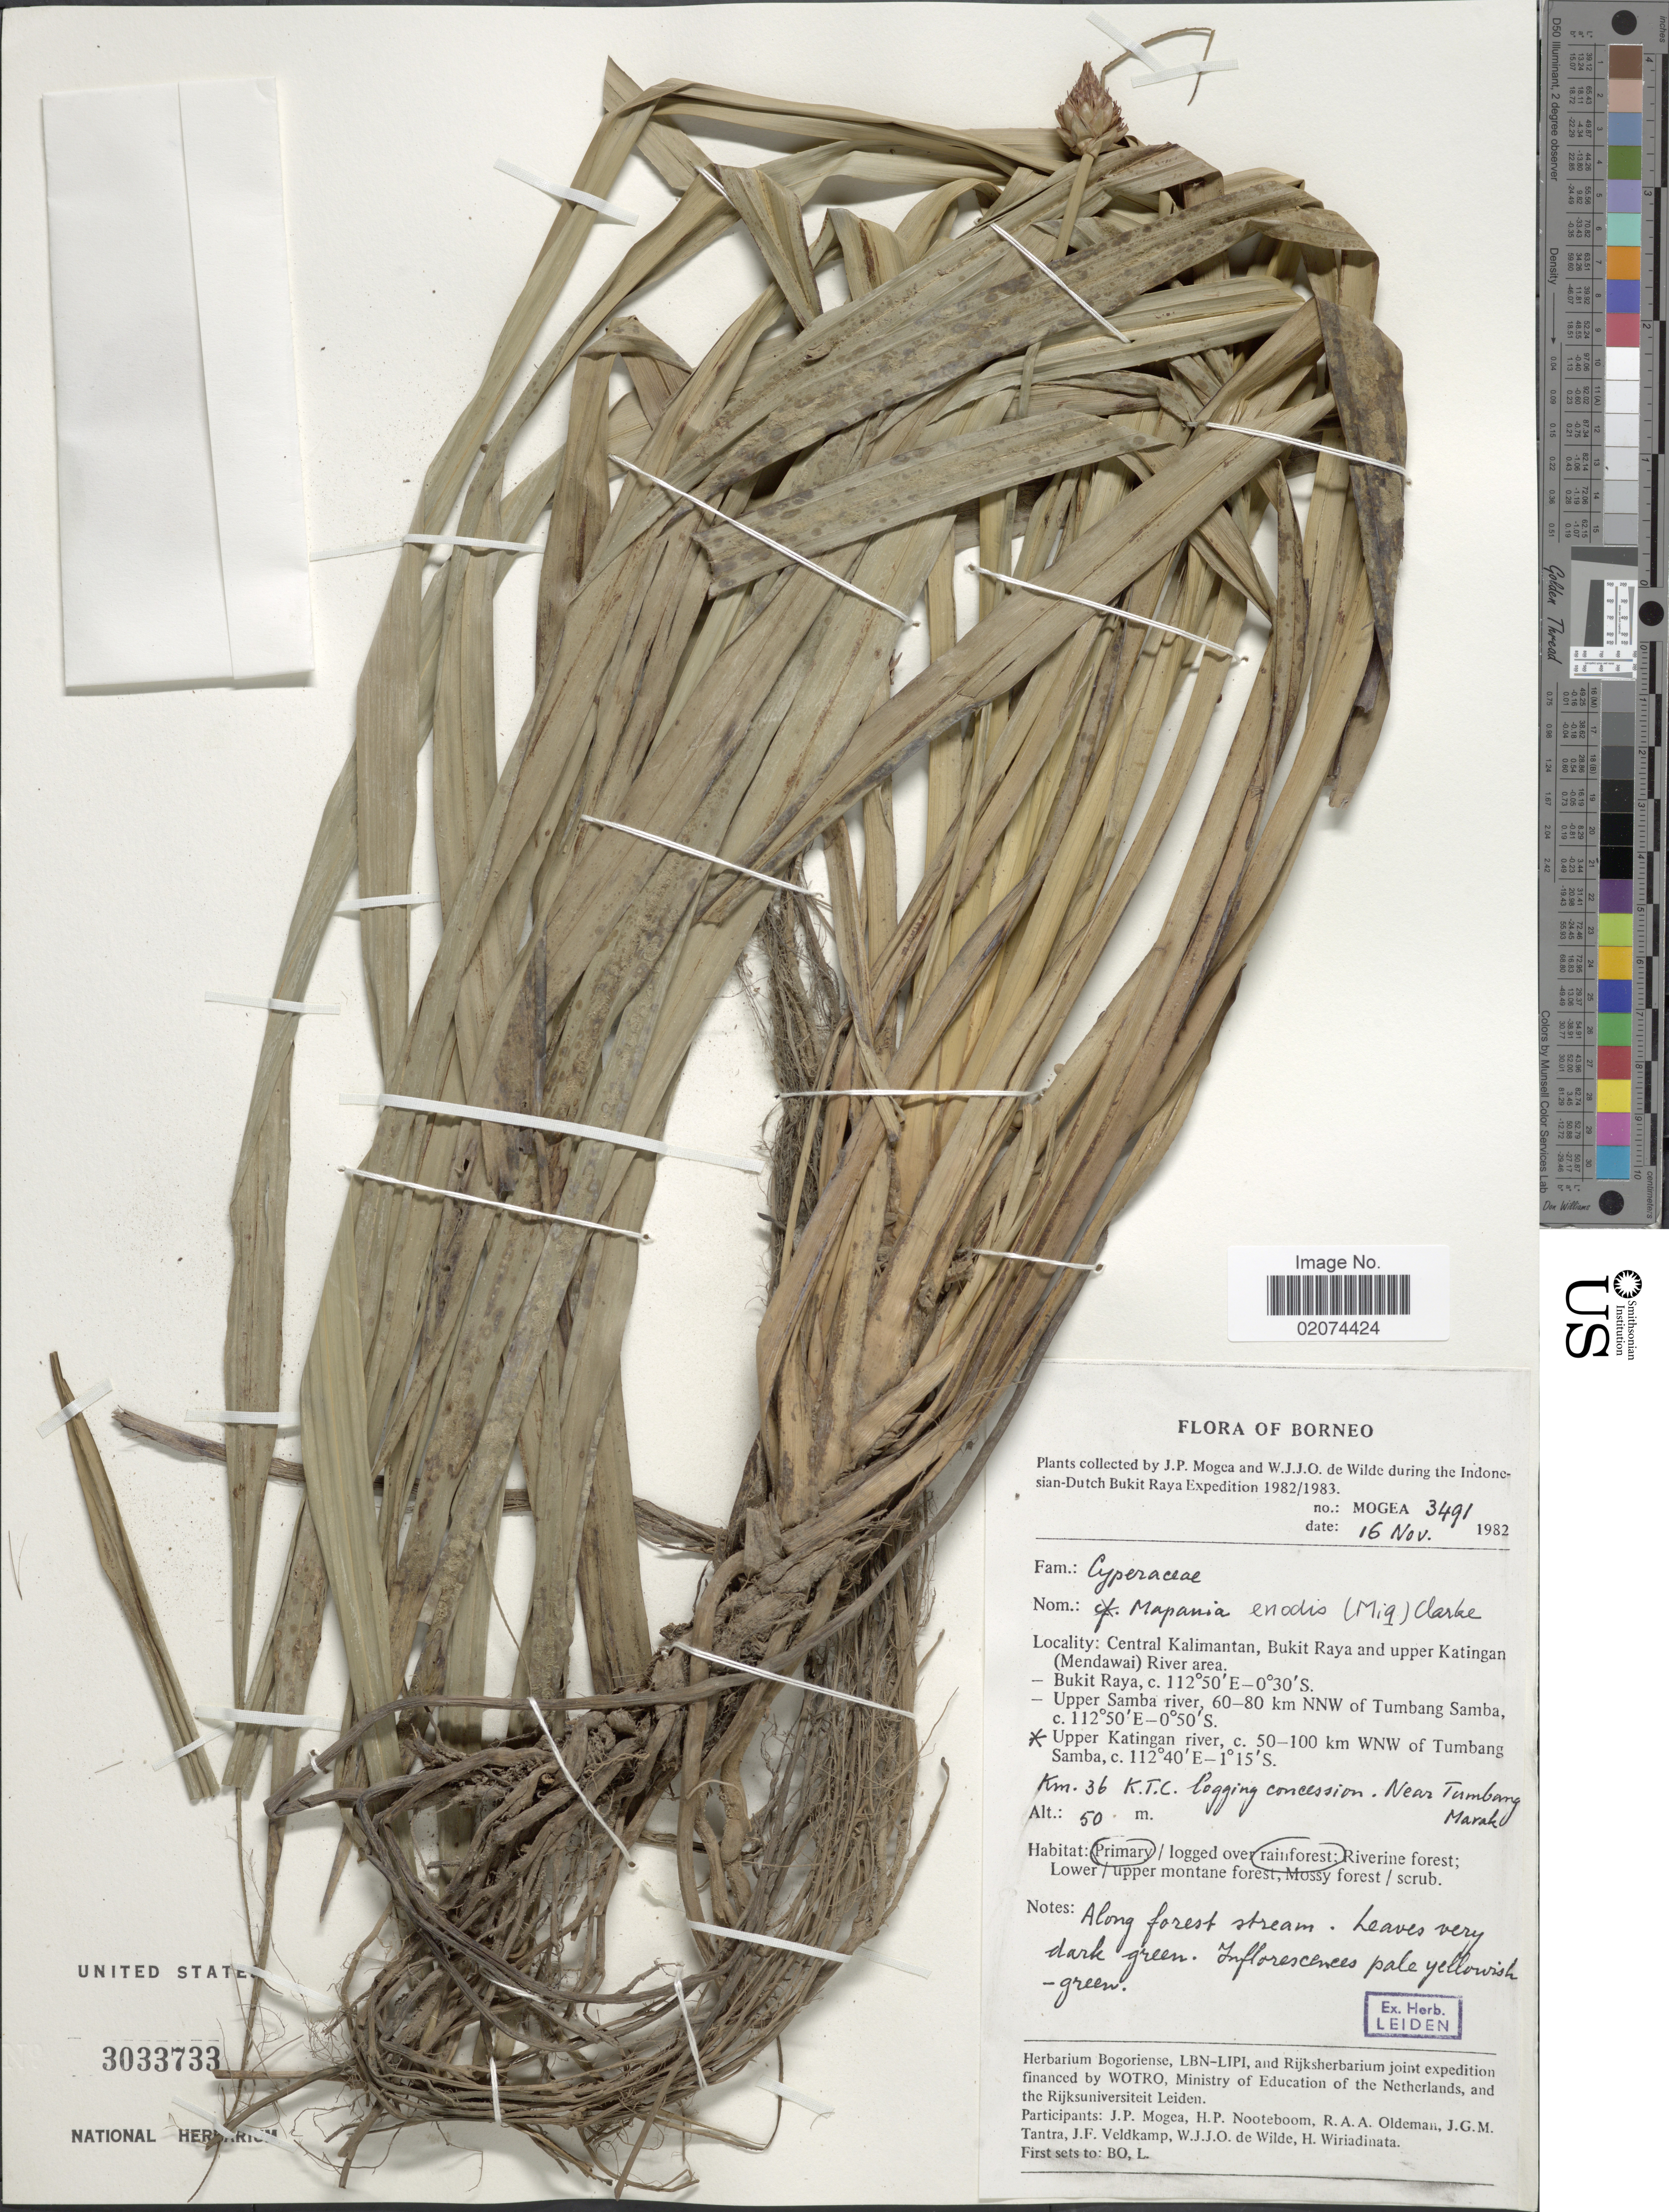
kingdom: Plantae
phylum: Tracheophyta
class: Liliopsida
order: Poales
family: Cyperaceae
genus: Mapania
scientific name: Mapania enodis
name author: (Miq.) C.B. Clarke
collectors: J. Mogea & W. J. de Wilde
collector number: MOGEA3491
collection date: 1982-11-16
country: Indonesia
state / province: Kalimantan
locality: Borneo. Central Kalimantan, Bukit Raya and upper Katingan (Mendawai) River area. Upper Katingan river, c. 50-1400 km WNW of Tumbang Samba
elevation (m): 50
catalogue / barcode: US 3033733